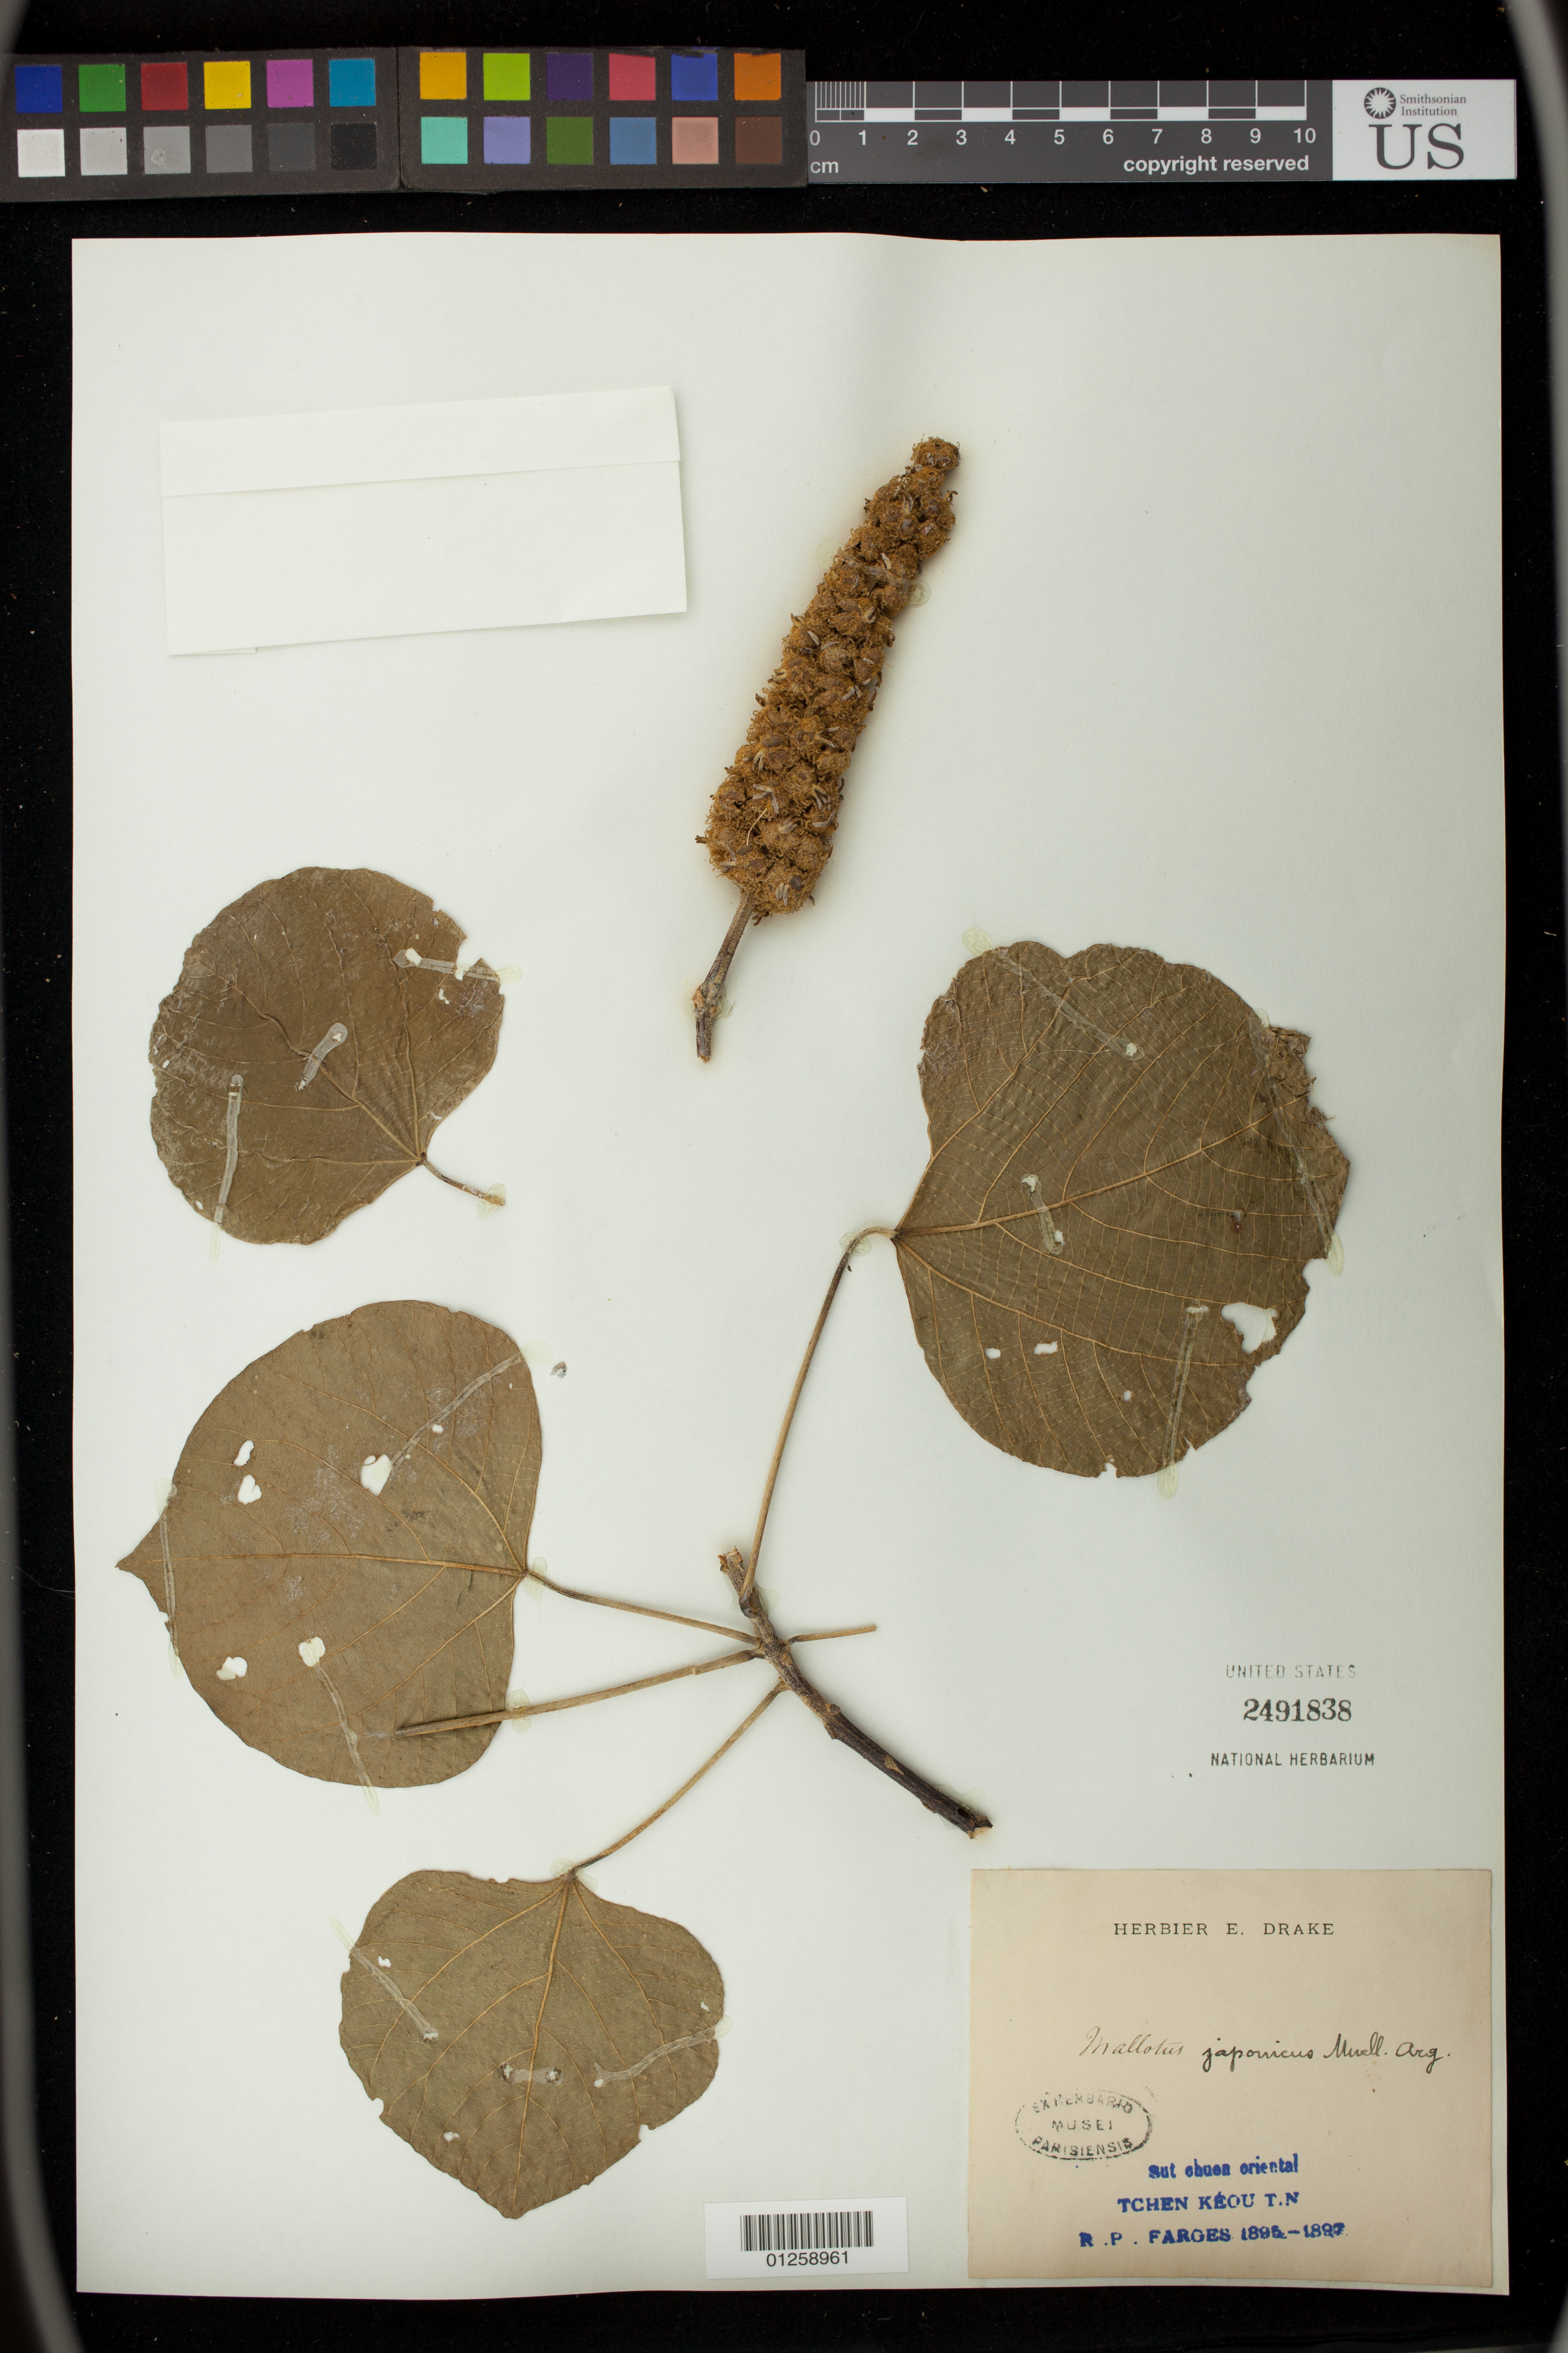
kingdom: Plantae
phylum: Tracheophyta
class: Magnoliopsida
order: Malpighiales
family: Euphorbiaceae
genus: Mallotus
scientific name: Mallotus japonicus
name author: (Spreng.) Müll. Arg.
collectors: R. Farges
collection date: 1895-01-01/1897-12-31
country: China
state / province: Sichuan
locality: Tchen Keou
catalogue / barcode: US 2491838